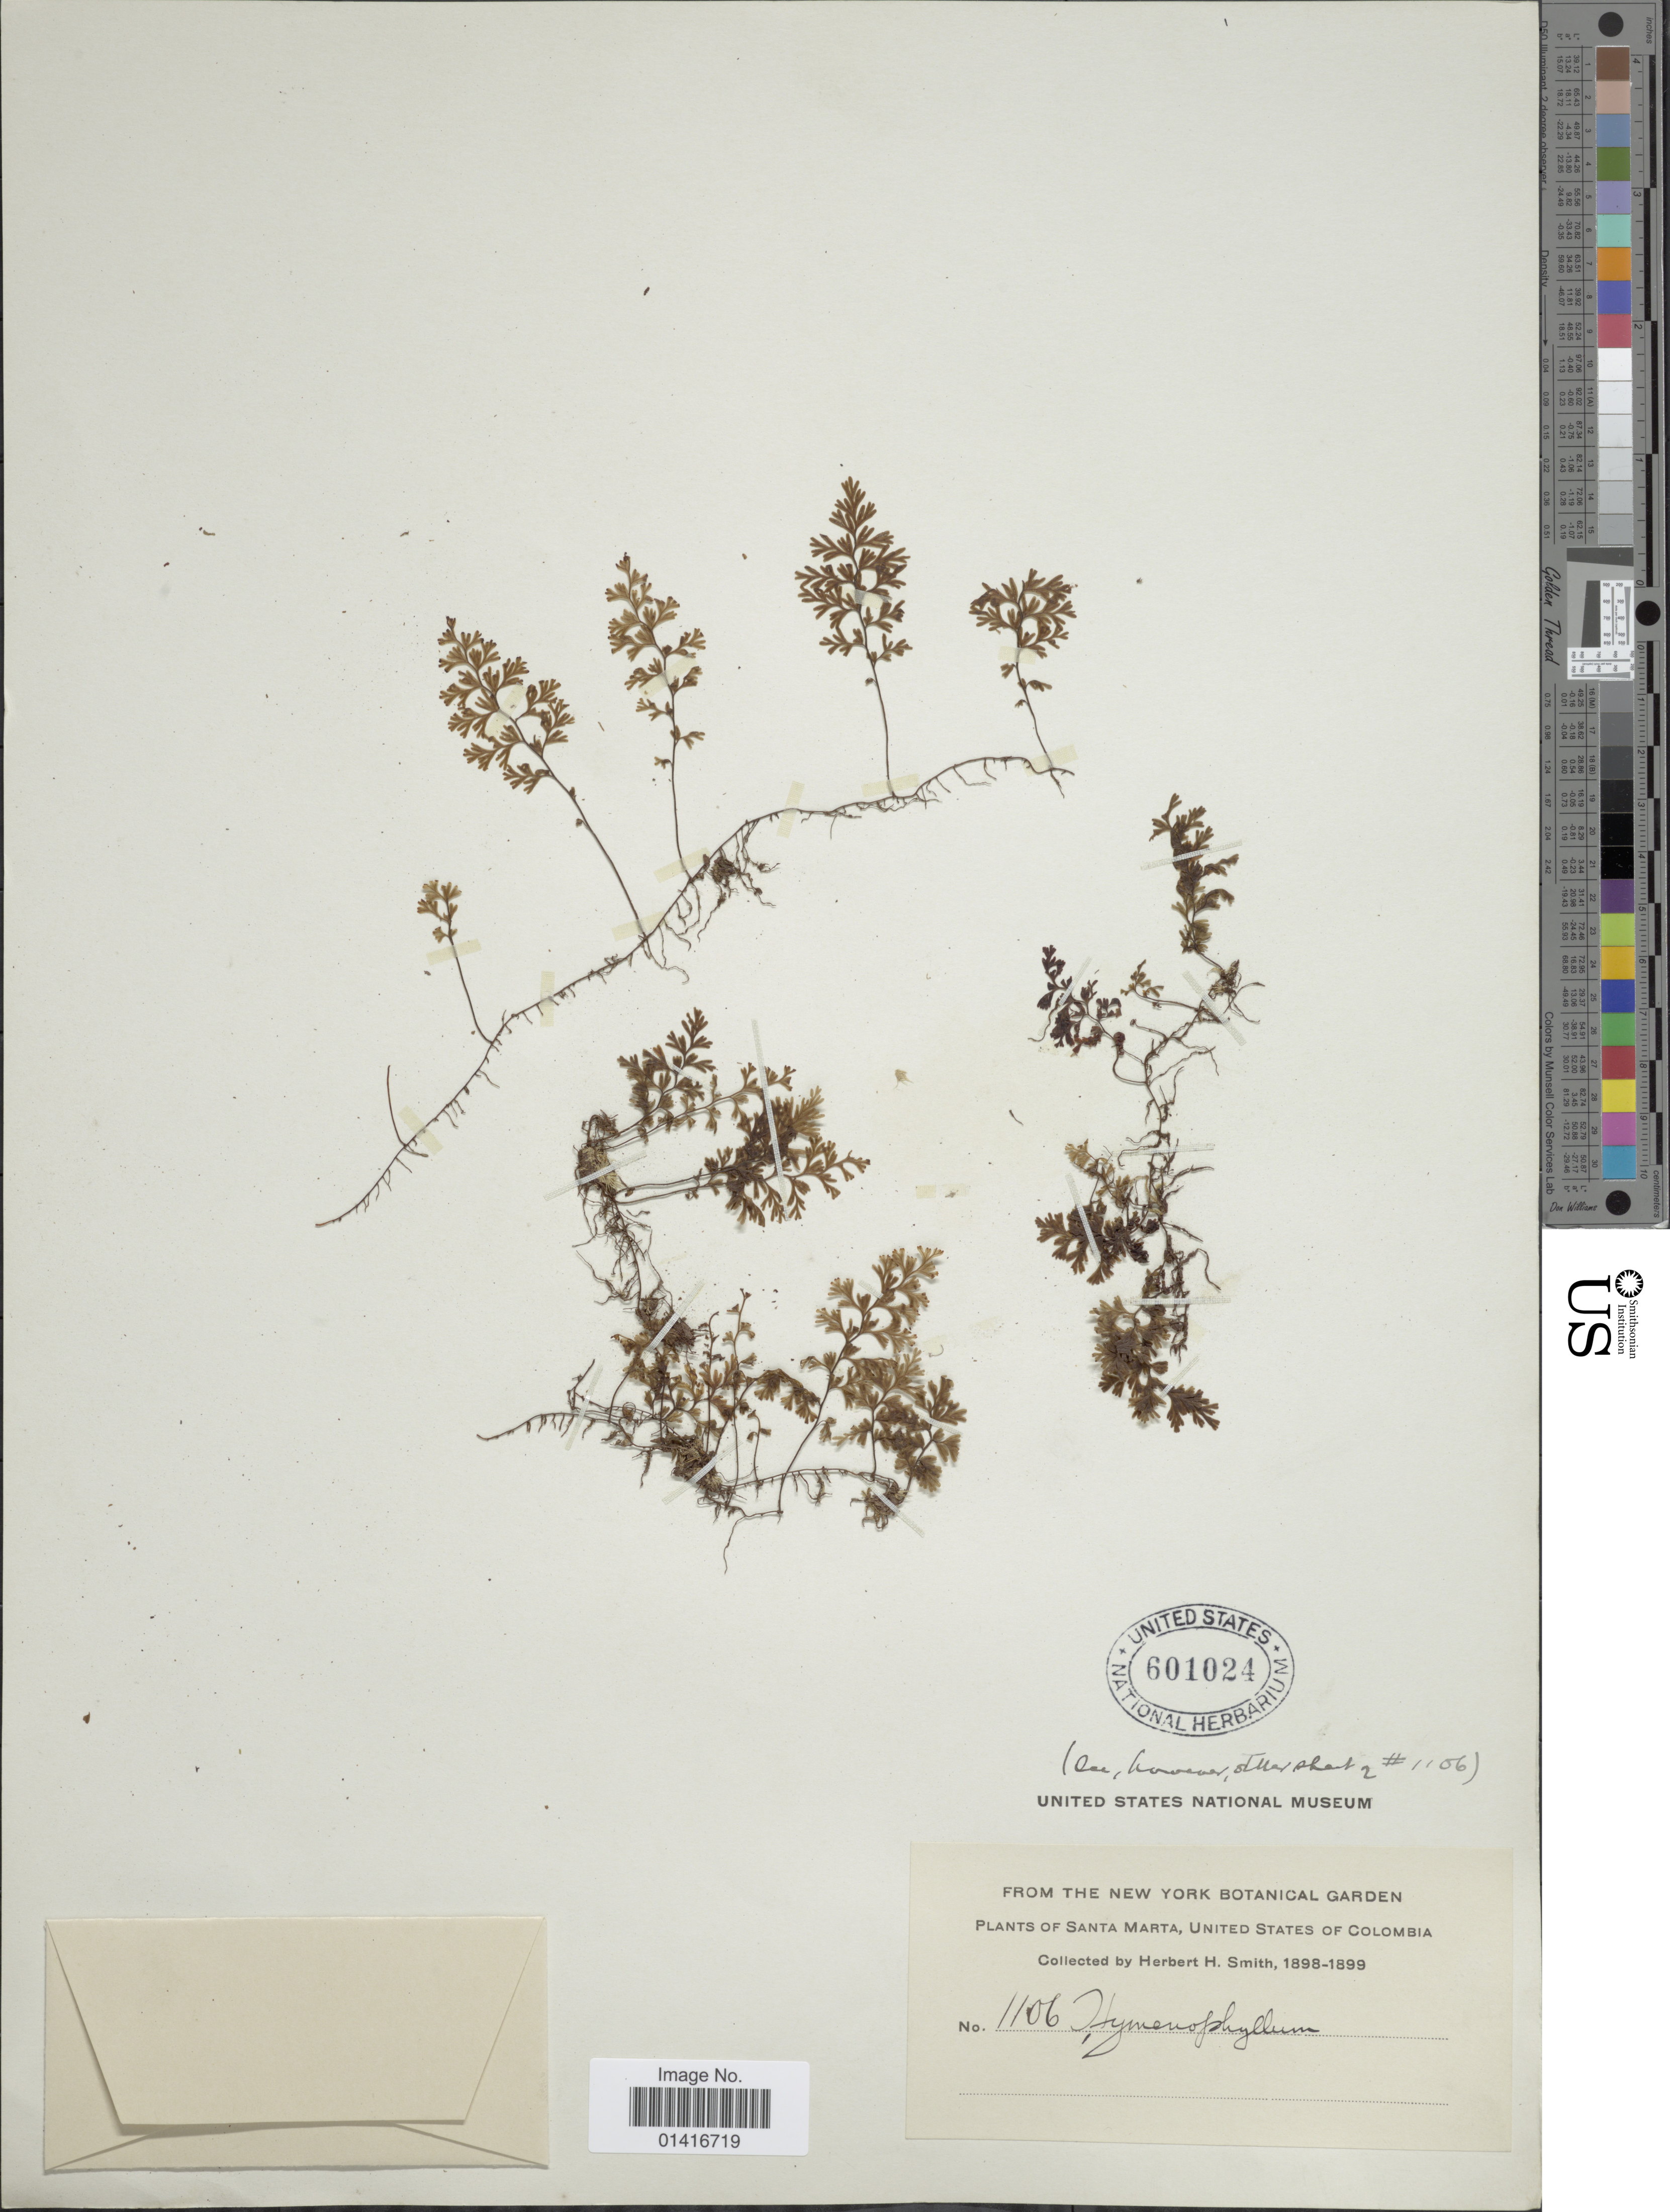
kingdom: Plantae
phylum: Tracheophyta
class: Polypodiopsida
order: Hymenophyllales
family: Hymenophyllaceae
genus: Hymenophyllum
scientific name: Hymenophyllum polyanthos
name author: (Sw.) Sw.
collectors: H. H. Smith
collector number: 1106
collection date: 1898/1899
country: Colombia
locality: Santa Marta, United States of Colombia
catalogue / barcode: US 601024